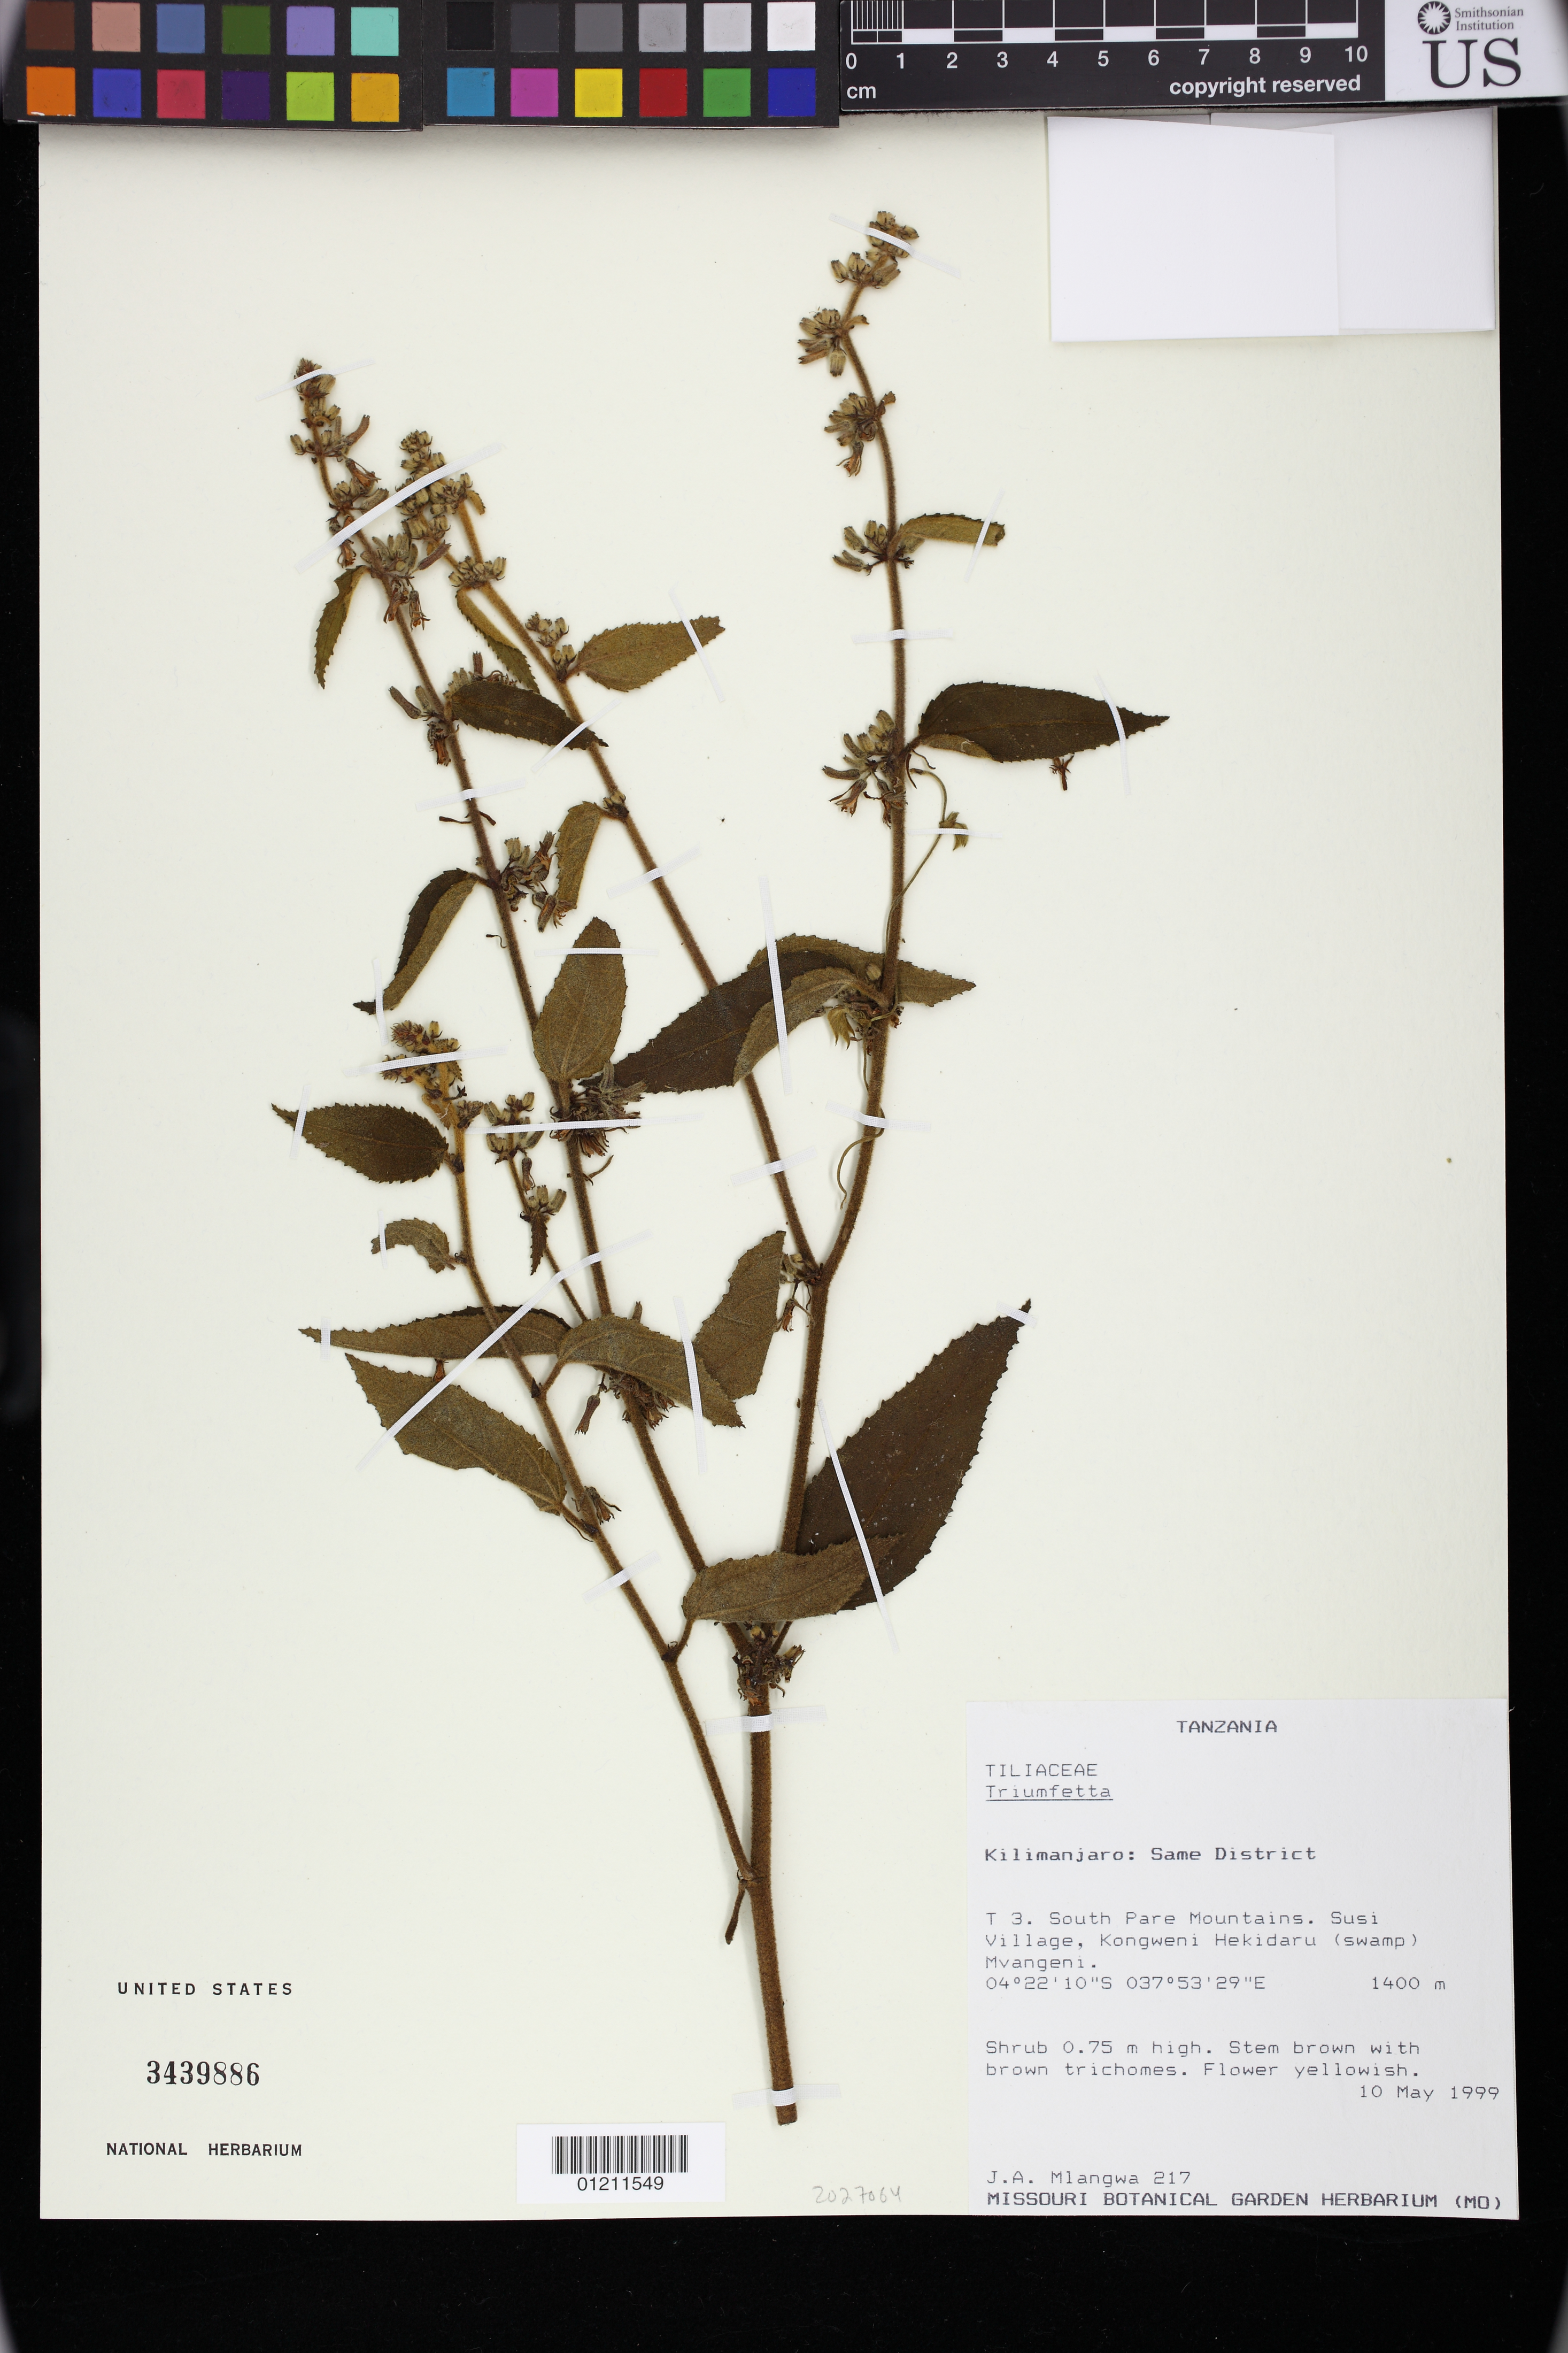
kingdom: Plantae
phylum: Tracheophyta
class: Magnoliopsida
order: Malvales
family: Malvaceae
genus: Triumfetta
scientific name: Triumfetta sp.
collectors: J. Mlangwa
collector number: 217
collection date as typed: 05 Oct 1999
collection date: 1999-10-05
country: Tanzania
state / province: Kilimanjaro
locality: Kilimanjaro: Same district. T3. South Pare Mountains. Susi Village, Kongweni Hekidaru (swamp). Mvangeni.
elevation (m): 1400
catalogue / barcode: US 3439886